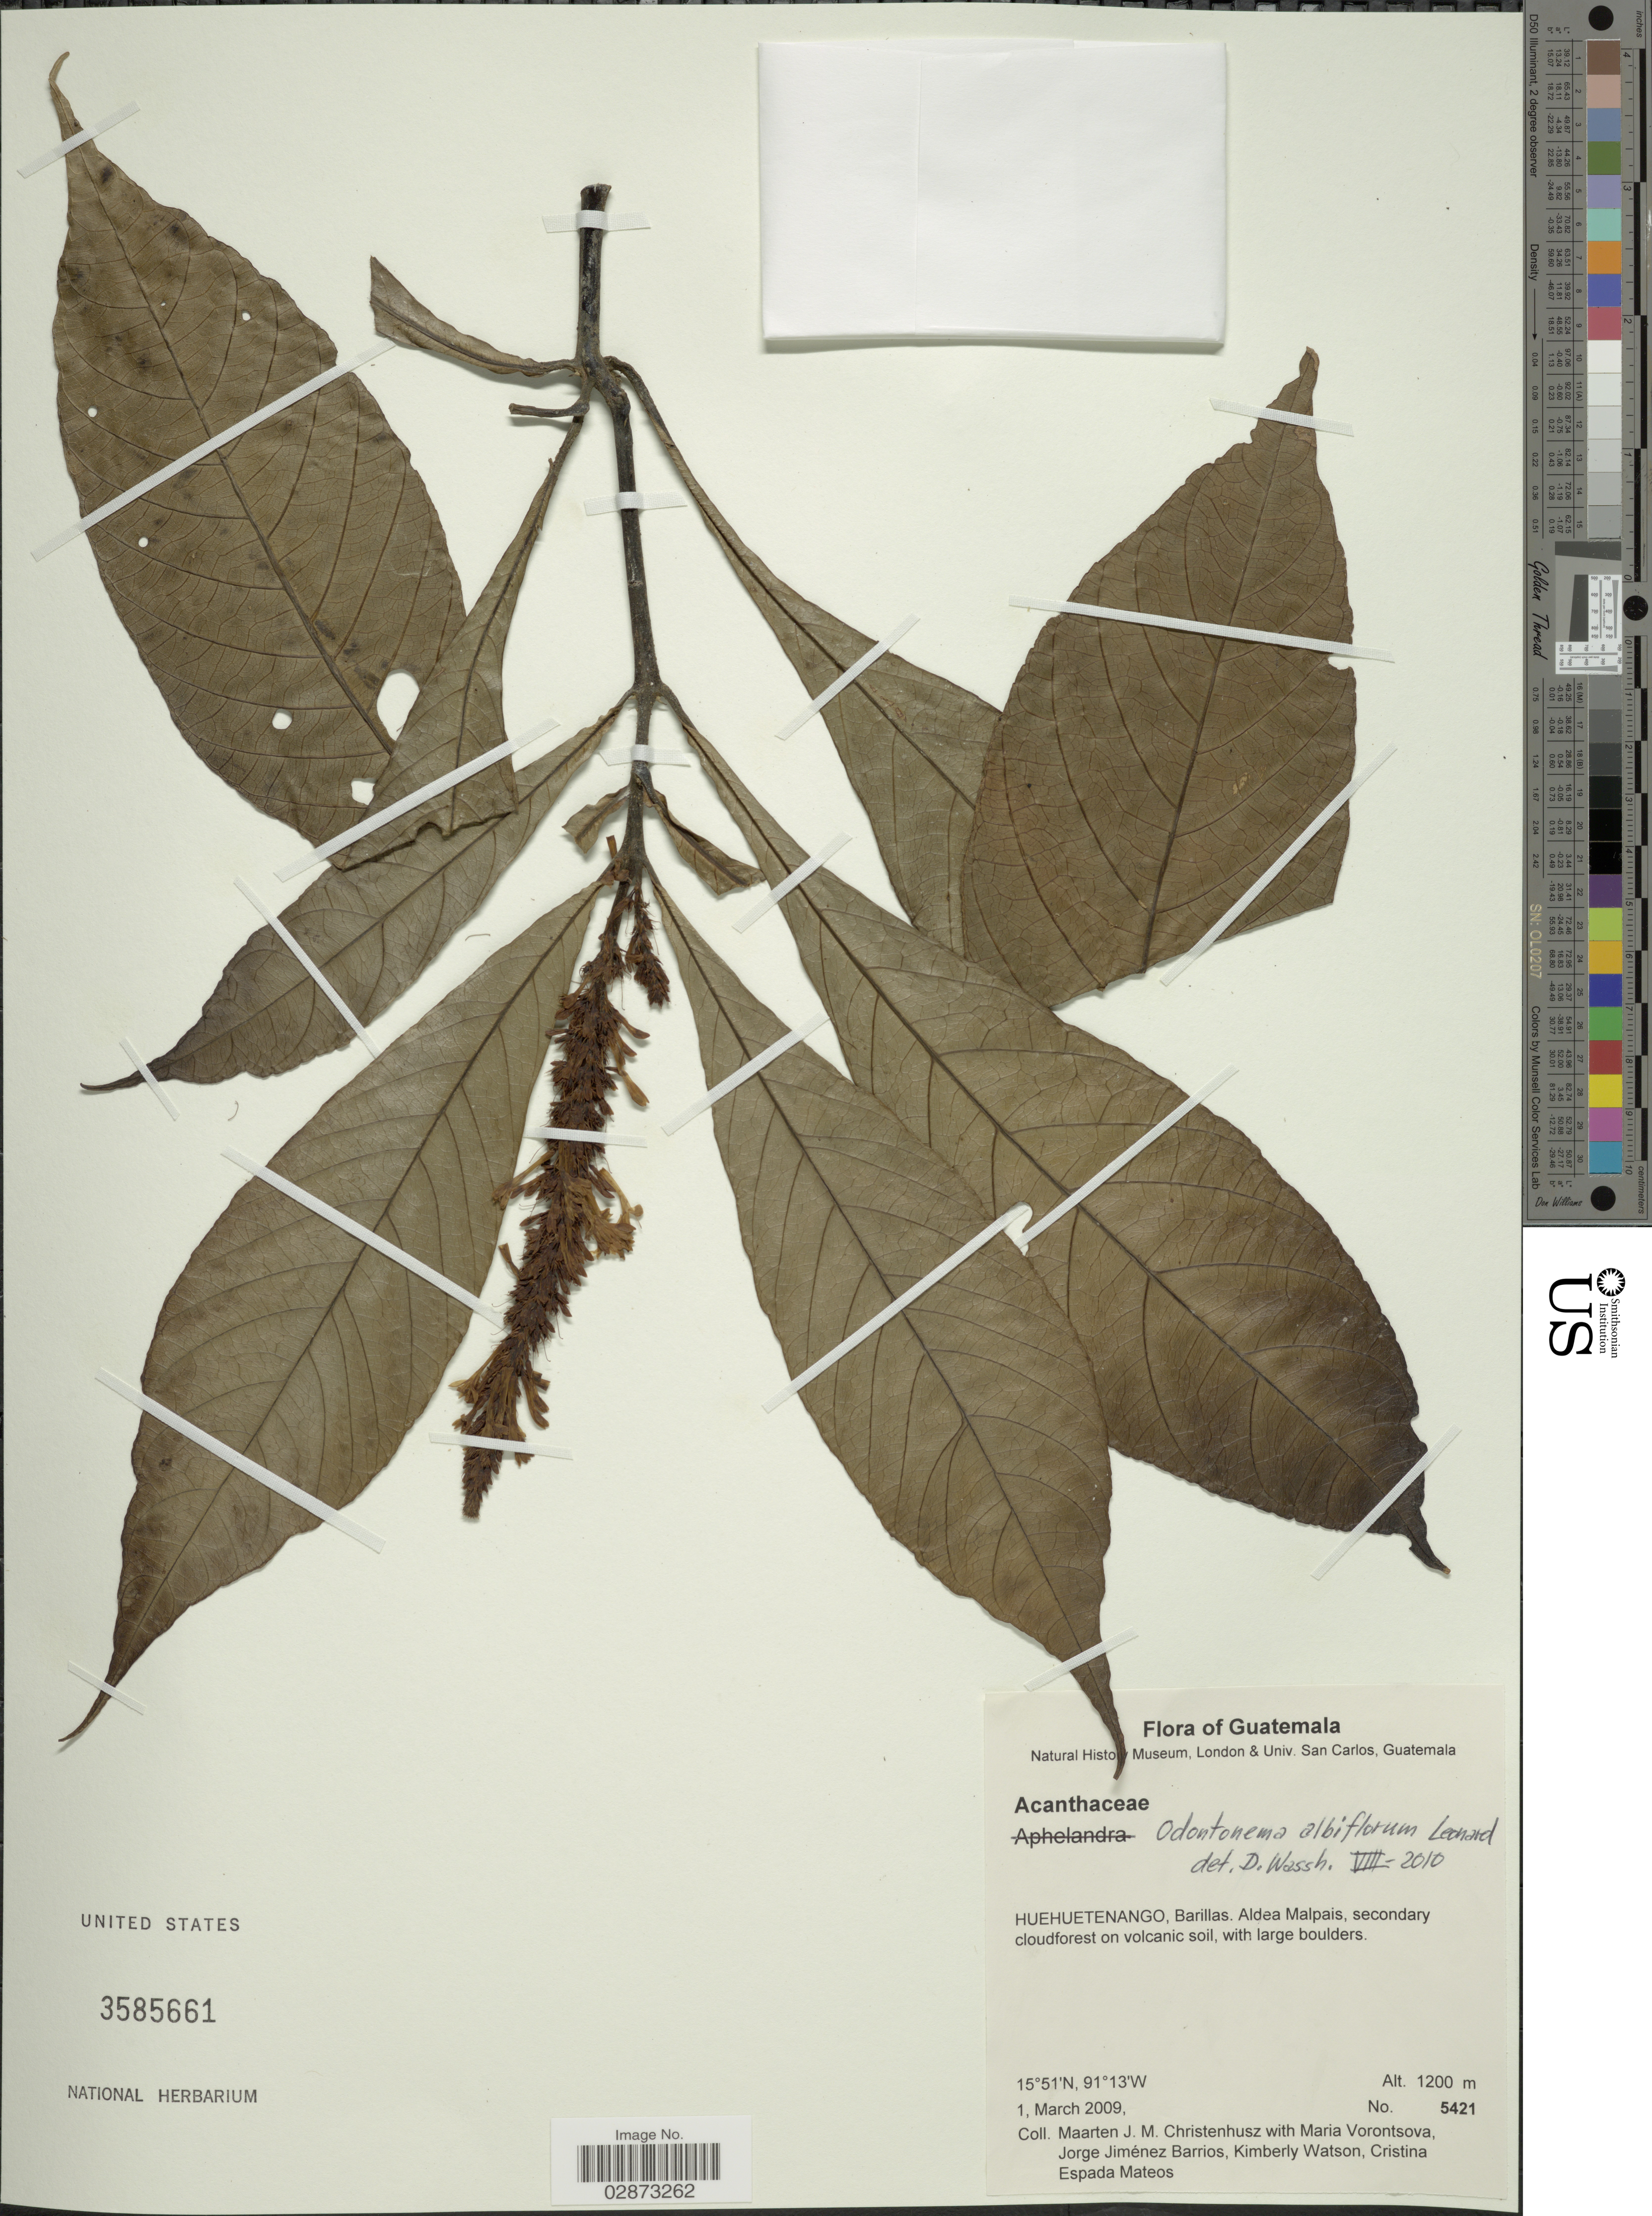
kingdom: Plantae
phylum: Tracheophyta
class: Magnoliopsida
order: Lamiales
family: Acanthaceae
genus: Odontonema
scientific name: Odontonema albiflorum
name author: Leonard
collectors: M. J. Christenhusz, Vorontsova, M.S., J. Jimenez Barrios, K. Watson & C. Mateos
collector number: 5421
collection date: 2009-03-01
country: Guatemala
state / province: Huehuetenango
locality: Barillas, Aldea Malpais.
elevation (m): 1200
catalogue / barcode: US 3585661